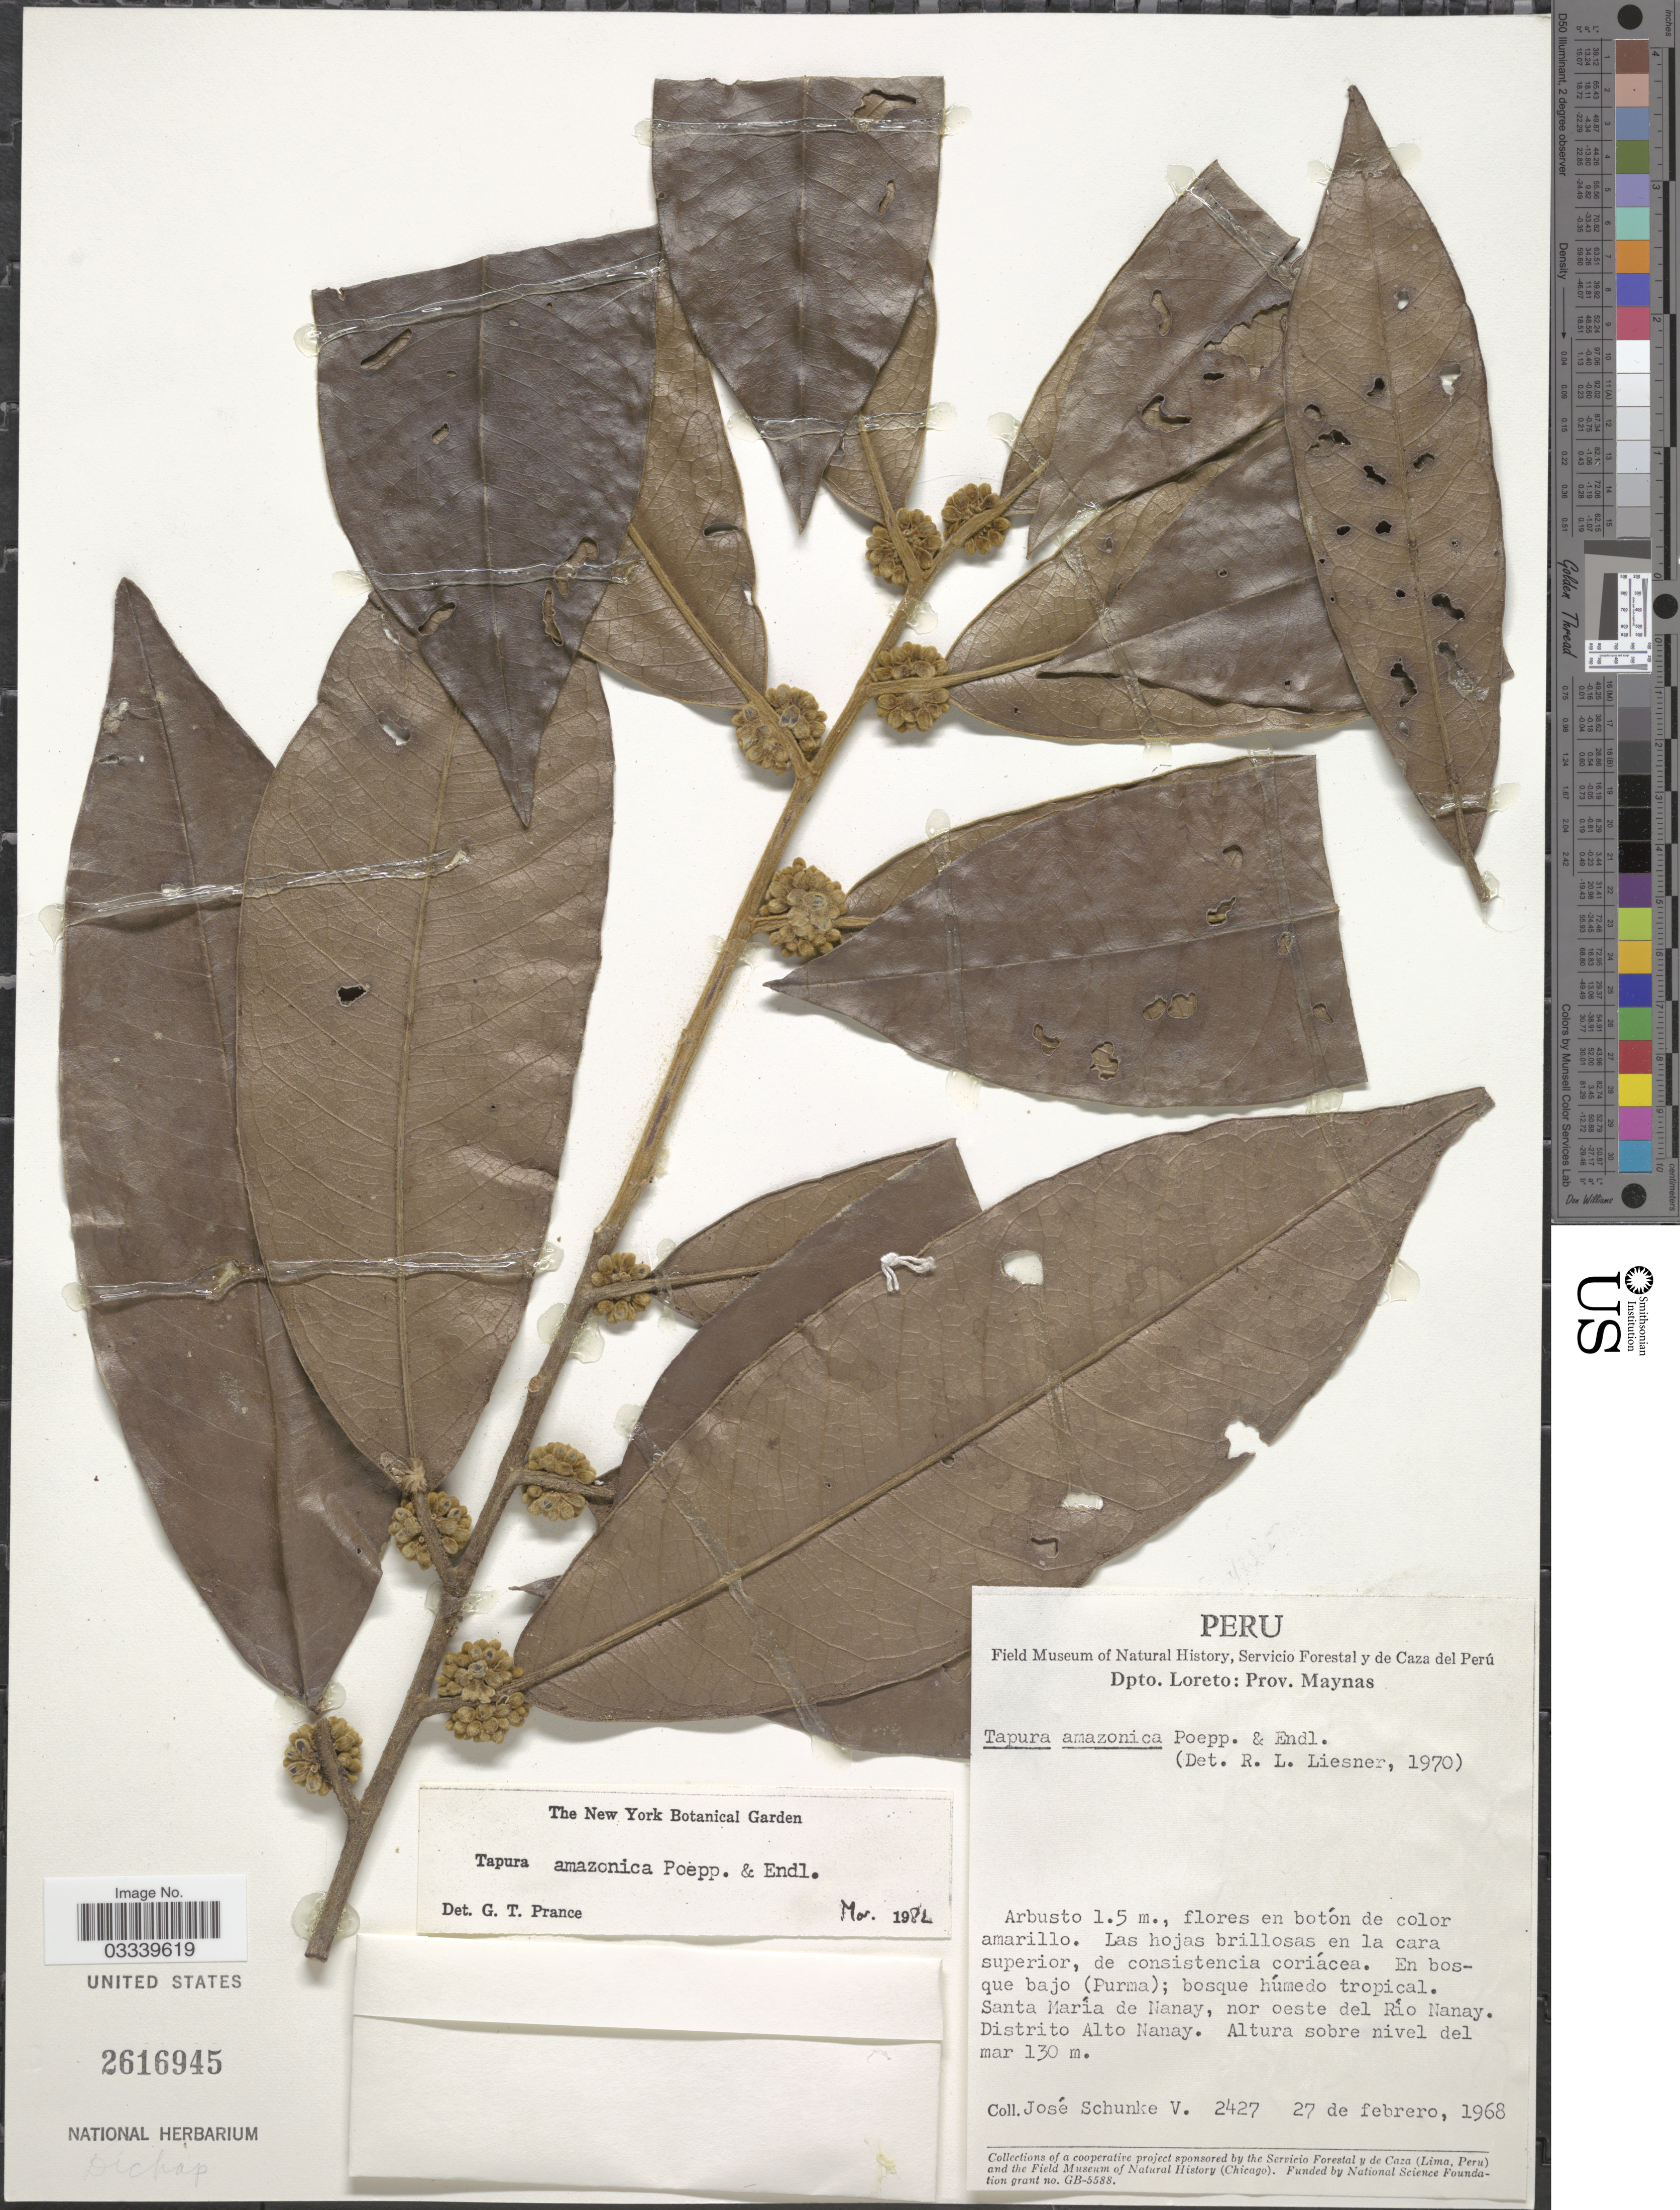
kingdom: Plantae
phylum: Tracheophyta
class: Magnoliopsida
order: Malpighiales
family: Dichapetalaceae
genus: Tapura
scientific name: Tapura amazonica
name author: Poepp. & Endl.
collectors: J. Schunke Vigo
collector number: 2427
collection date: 1968-02-27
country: Peru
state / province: Loreto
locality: Dpto. Loreto: Prov. Maynas. Santa María de Nanay, nor oeste del Río Nanay. Distrito Alto Nanay.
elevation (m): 130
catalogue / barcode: US 2616945